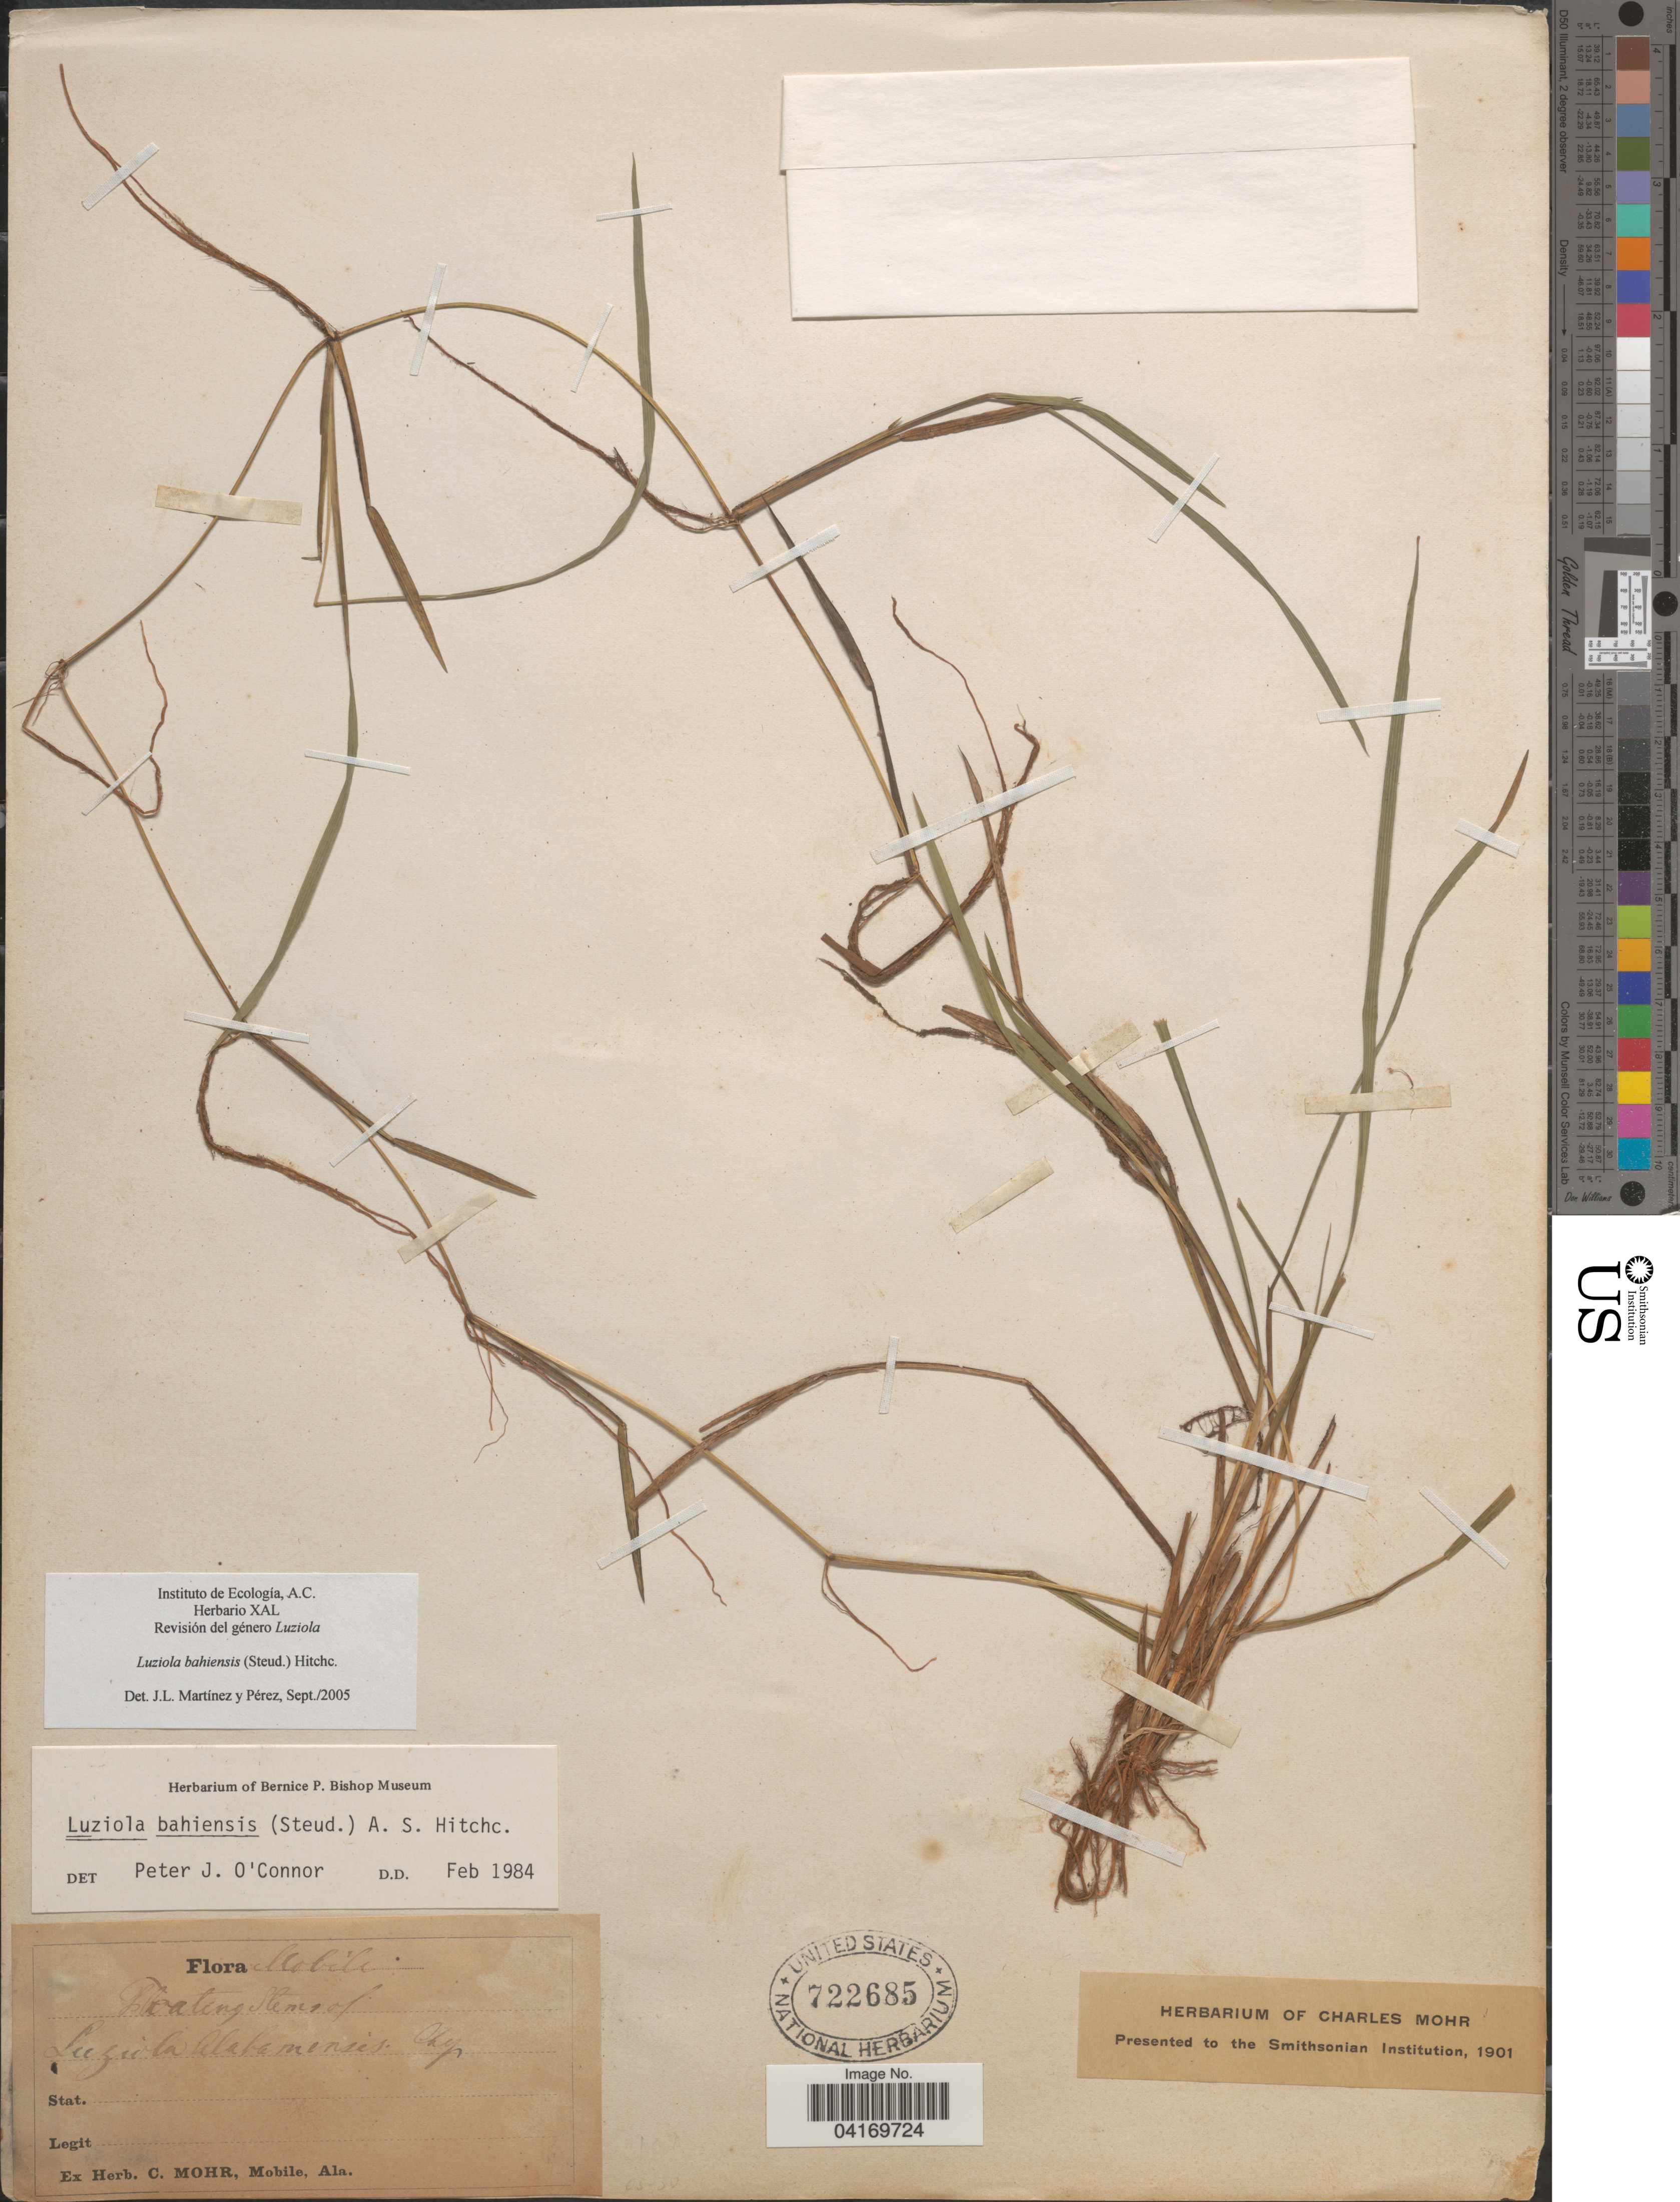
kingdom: Plantae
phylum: Tracheophyta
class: Liliopsida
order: Poales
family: Poaceae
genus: Luziola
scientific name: Luziola bahiensis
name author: (Steud.) Hitchc.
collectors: ex herb. C. Mohr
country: United States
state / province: Alabama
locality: Mobile.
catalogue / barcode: US 722685